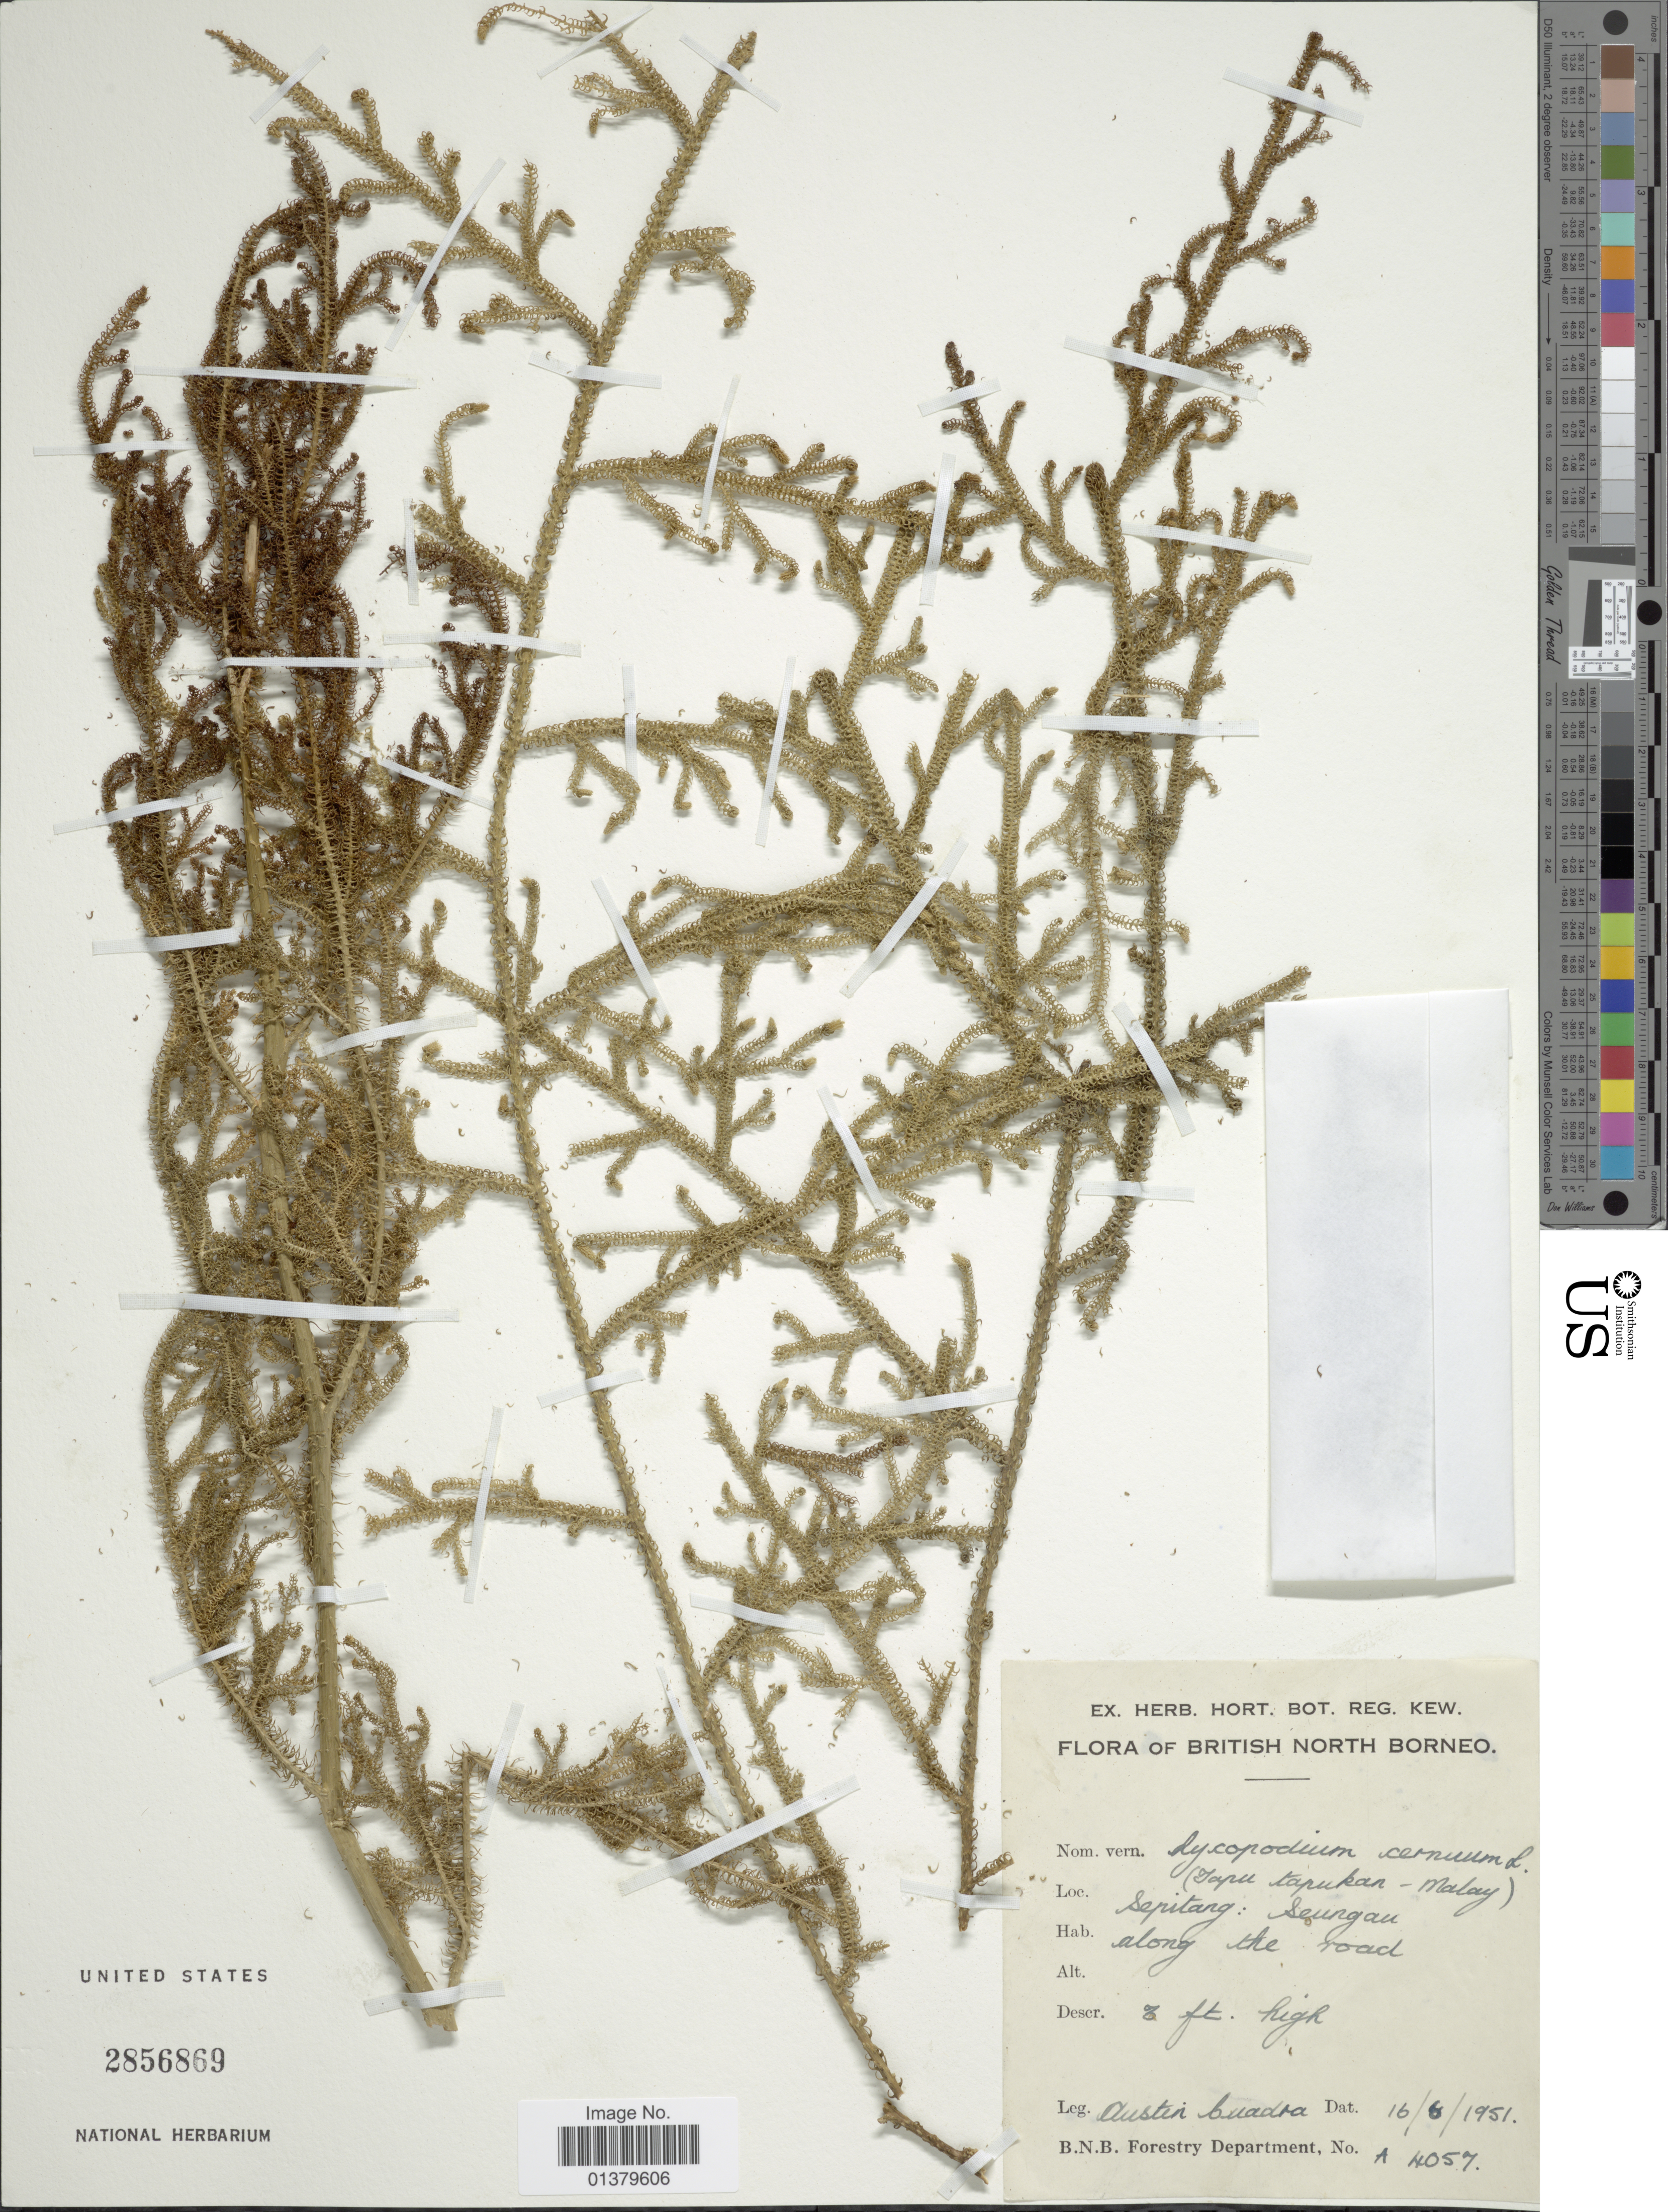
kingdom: Plantae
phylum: Tracheophyta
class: Lycopodiopsida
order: Lycopodiales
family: Lycopodiaceae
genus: Palhinhaea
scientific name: Palhinhaea cernua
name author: (L.) Vasc. & Franco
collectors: A. Cuadra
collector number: A4057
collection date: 1951-06-16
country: Malaysia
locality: British North Borneo, Sepitang: Seungau along the road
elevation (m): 1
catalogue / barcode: US 2856869